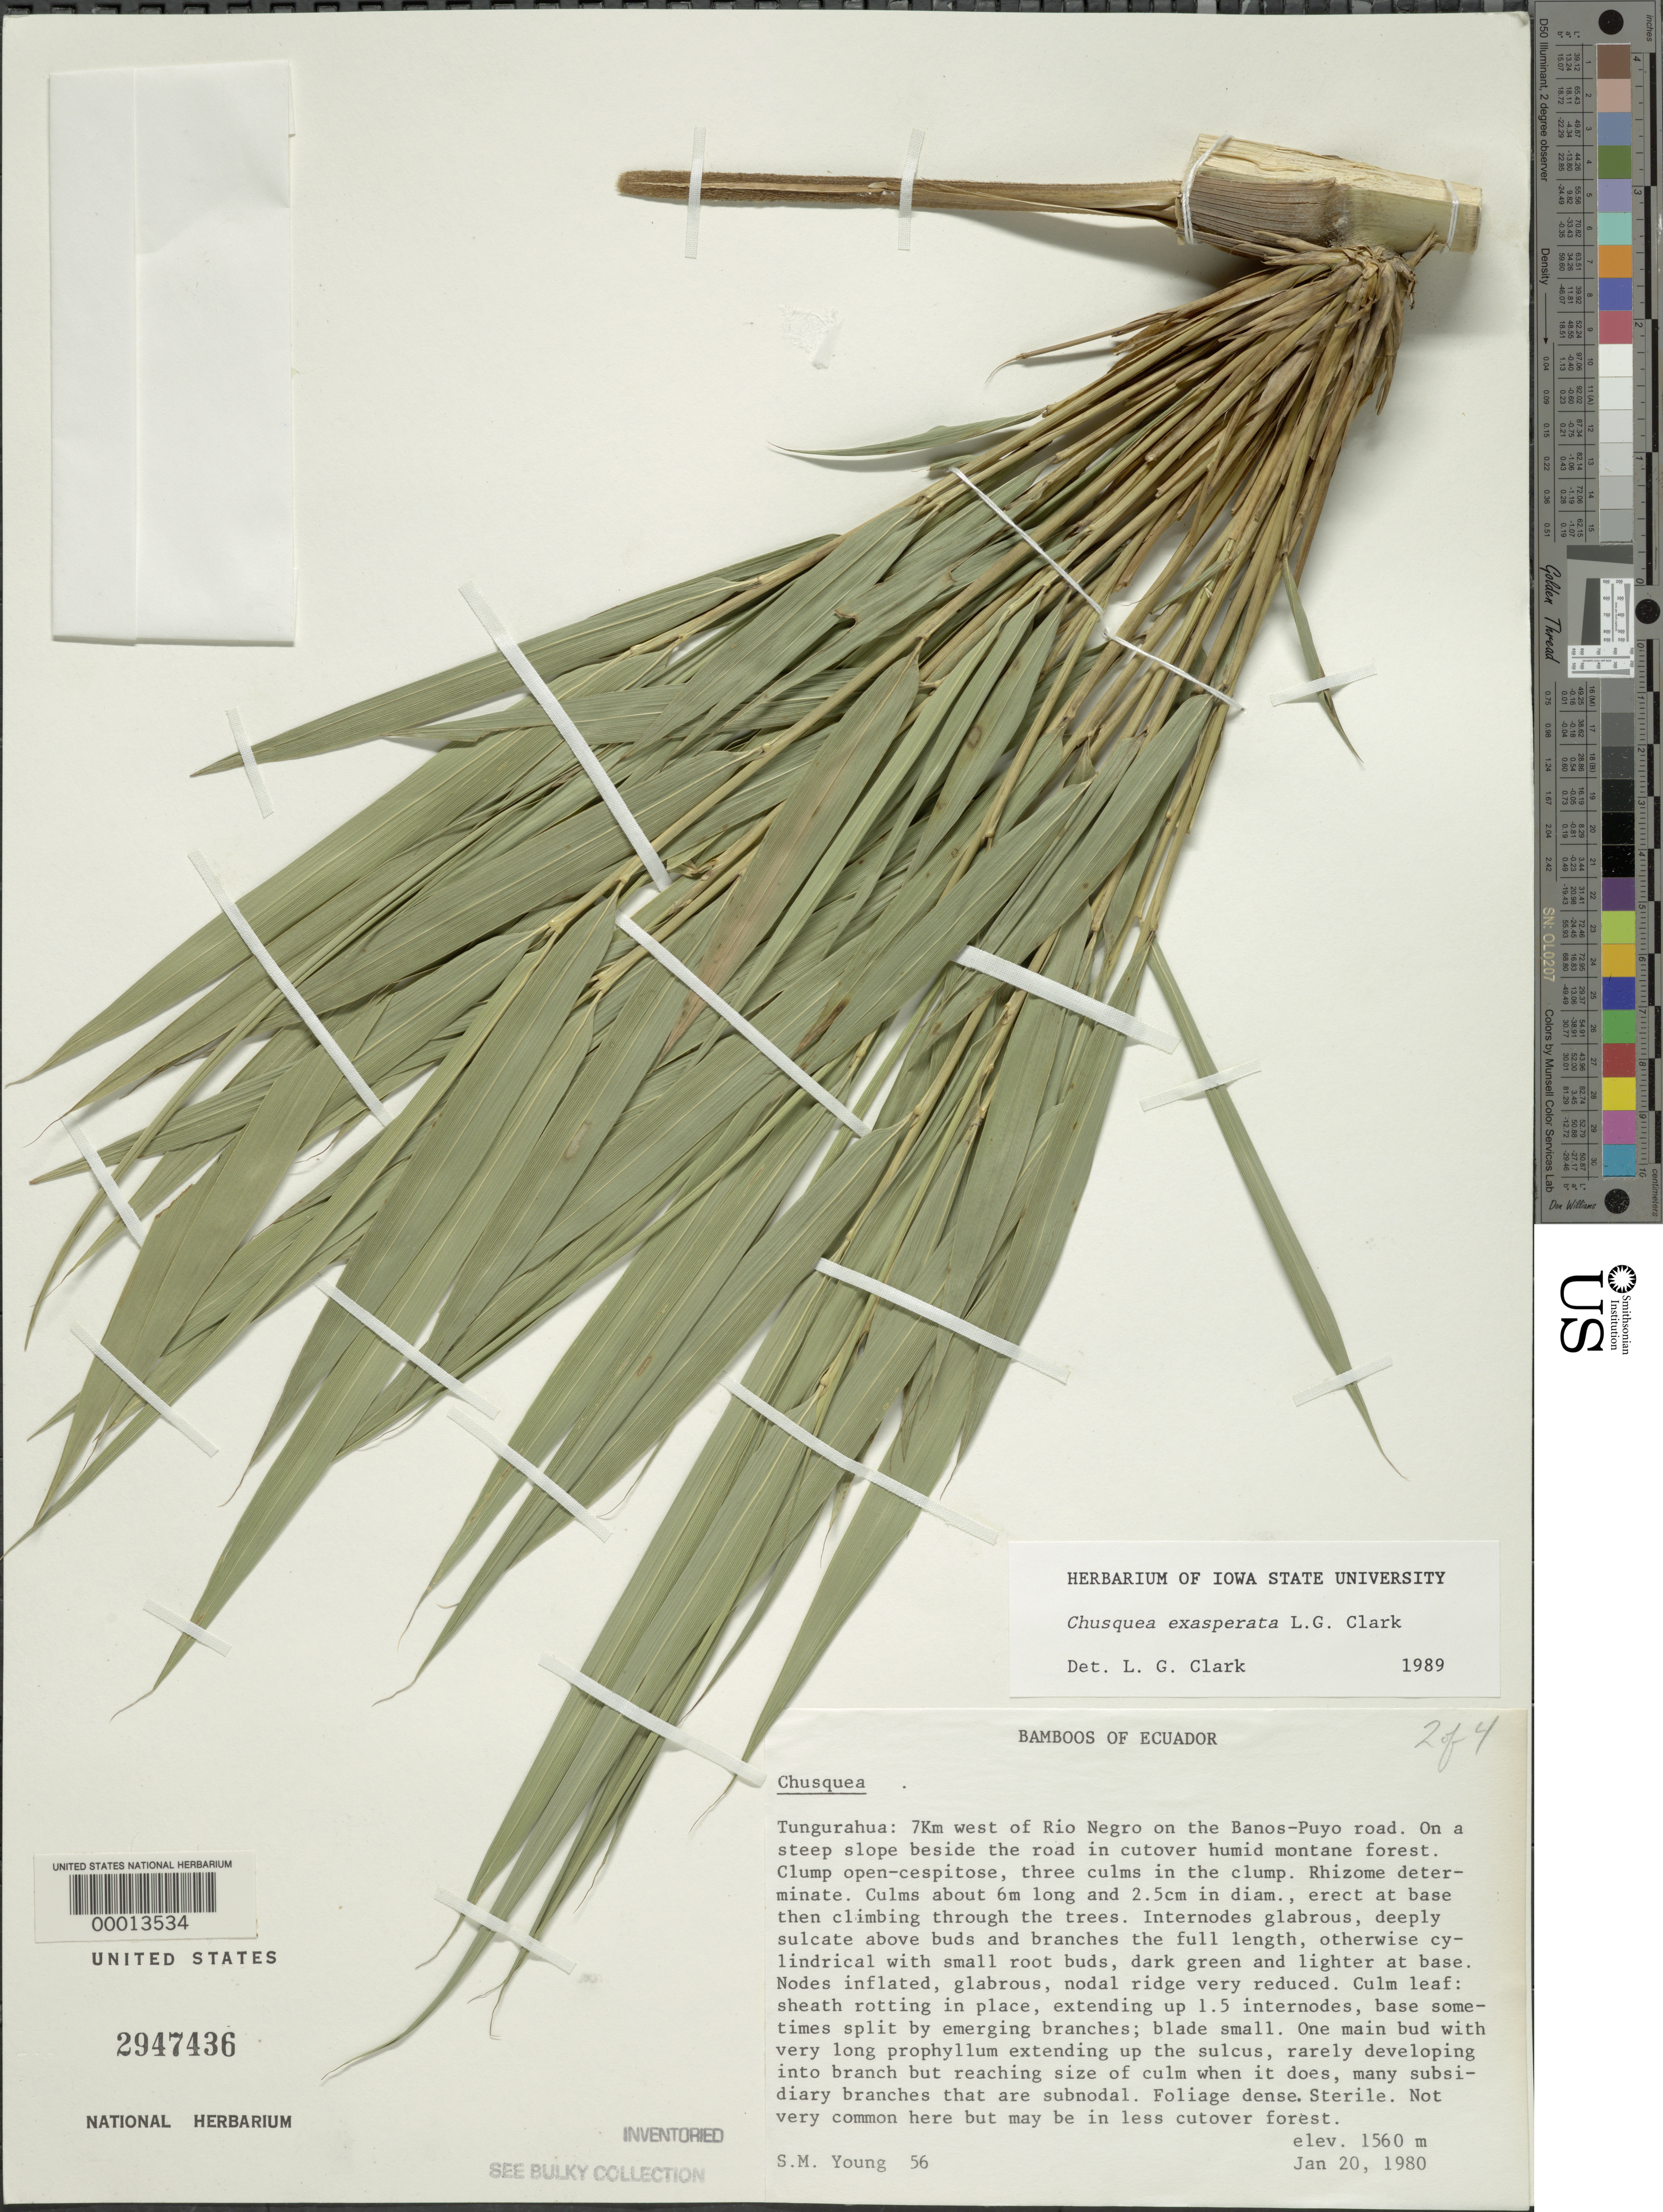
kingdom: Plantae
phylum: Tracheophyta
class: Liliopsida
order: Poales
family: Poaceae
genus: Chusquea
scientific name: Chusquea exasperata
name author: L.G. Clark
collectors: S. Young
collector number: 56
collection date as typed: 20 Jan 1980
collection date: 1980-01-20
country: Ecuador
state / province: Tungurahua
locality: Rio Negro, Banos-Puyo Road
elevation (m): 1560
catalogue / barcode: US 2947436